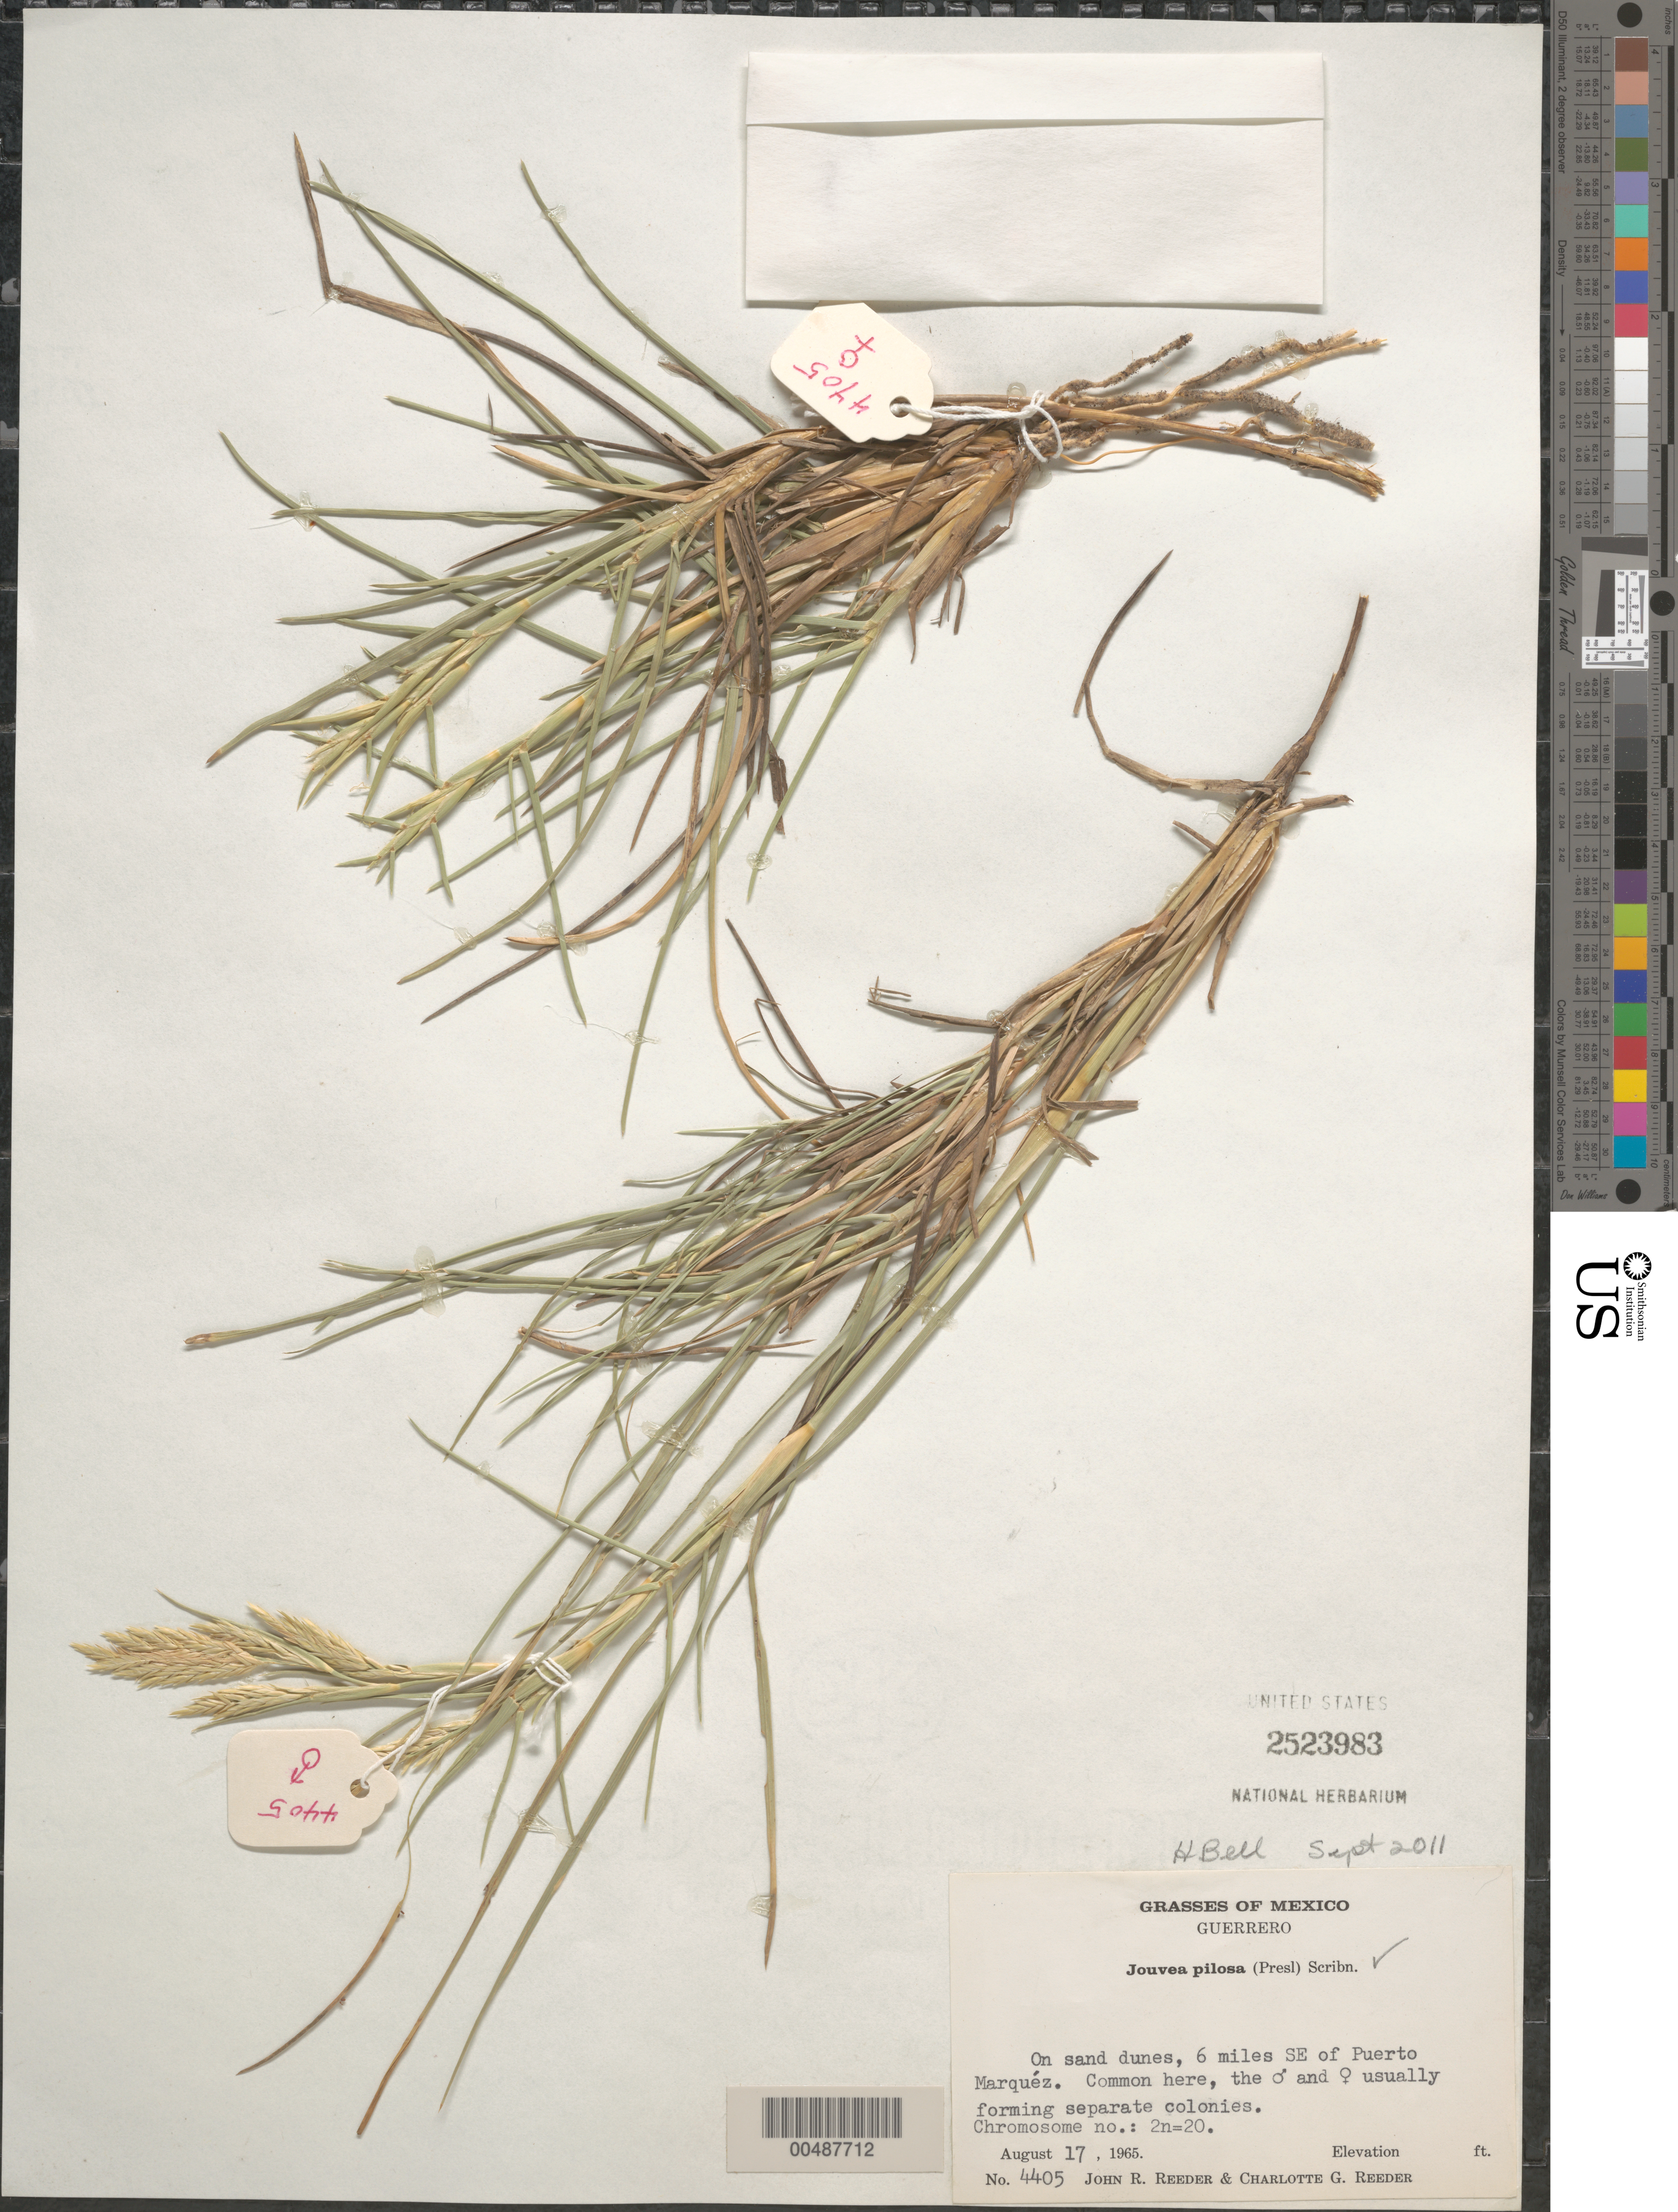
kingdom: Plantae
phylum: Tracheophyta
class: Liliopsida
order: Poales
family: Poaceae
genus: Jouvea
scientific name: Jouvea pilosa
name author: (J. Presl) Scribn.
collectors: J. R. Reeder & C. G. Reeder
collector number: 4405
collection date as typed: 17 Aug 1965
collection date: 1965-08-17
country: Mexico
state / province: Guerrero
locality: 6 mi SE of Puerto Marquíz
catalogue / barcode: US 2523983